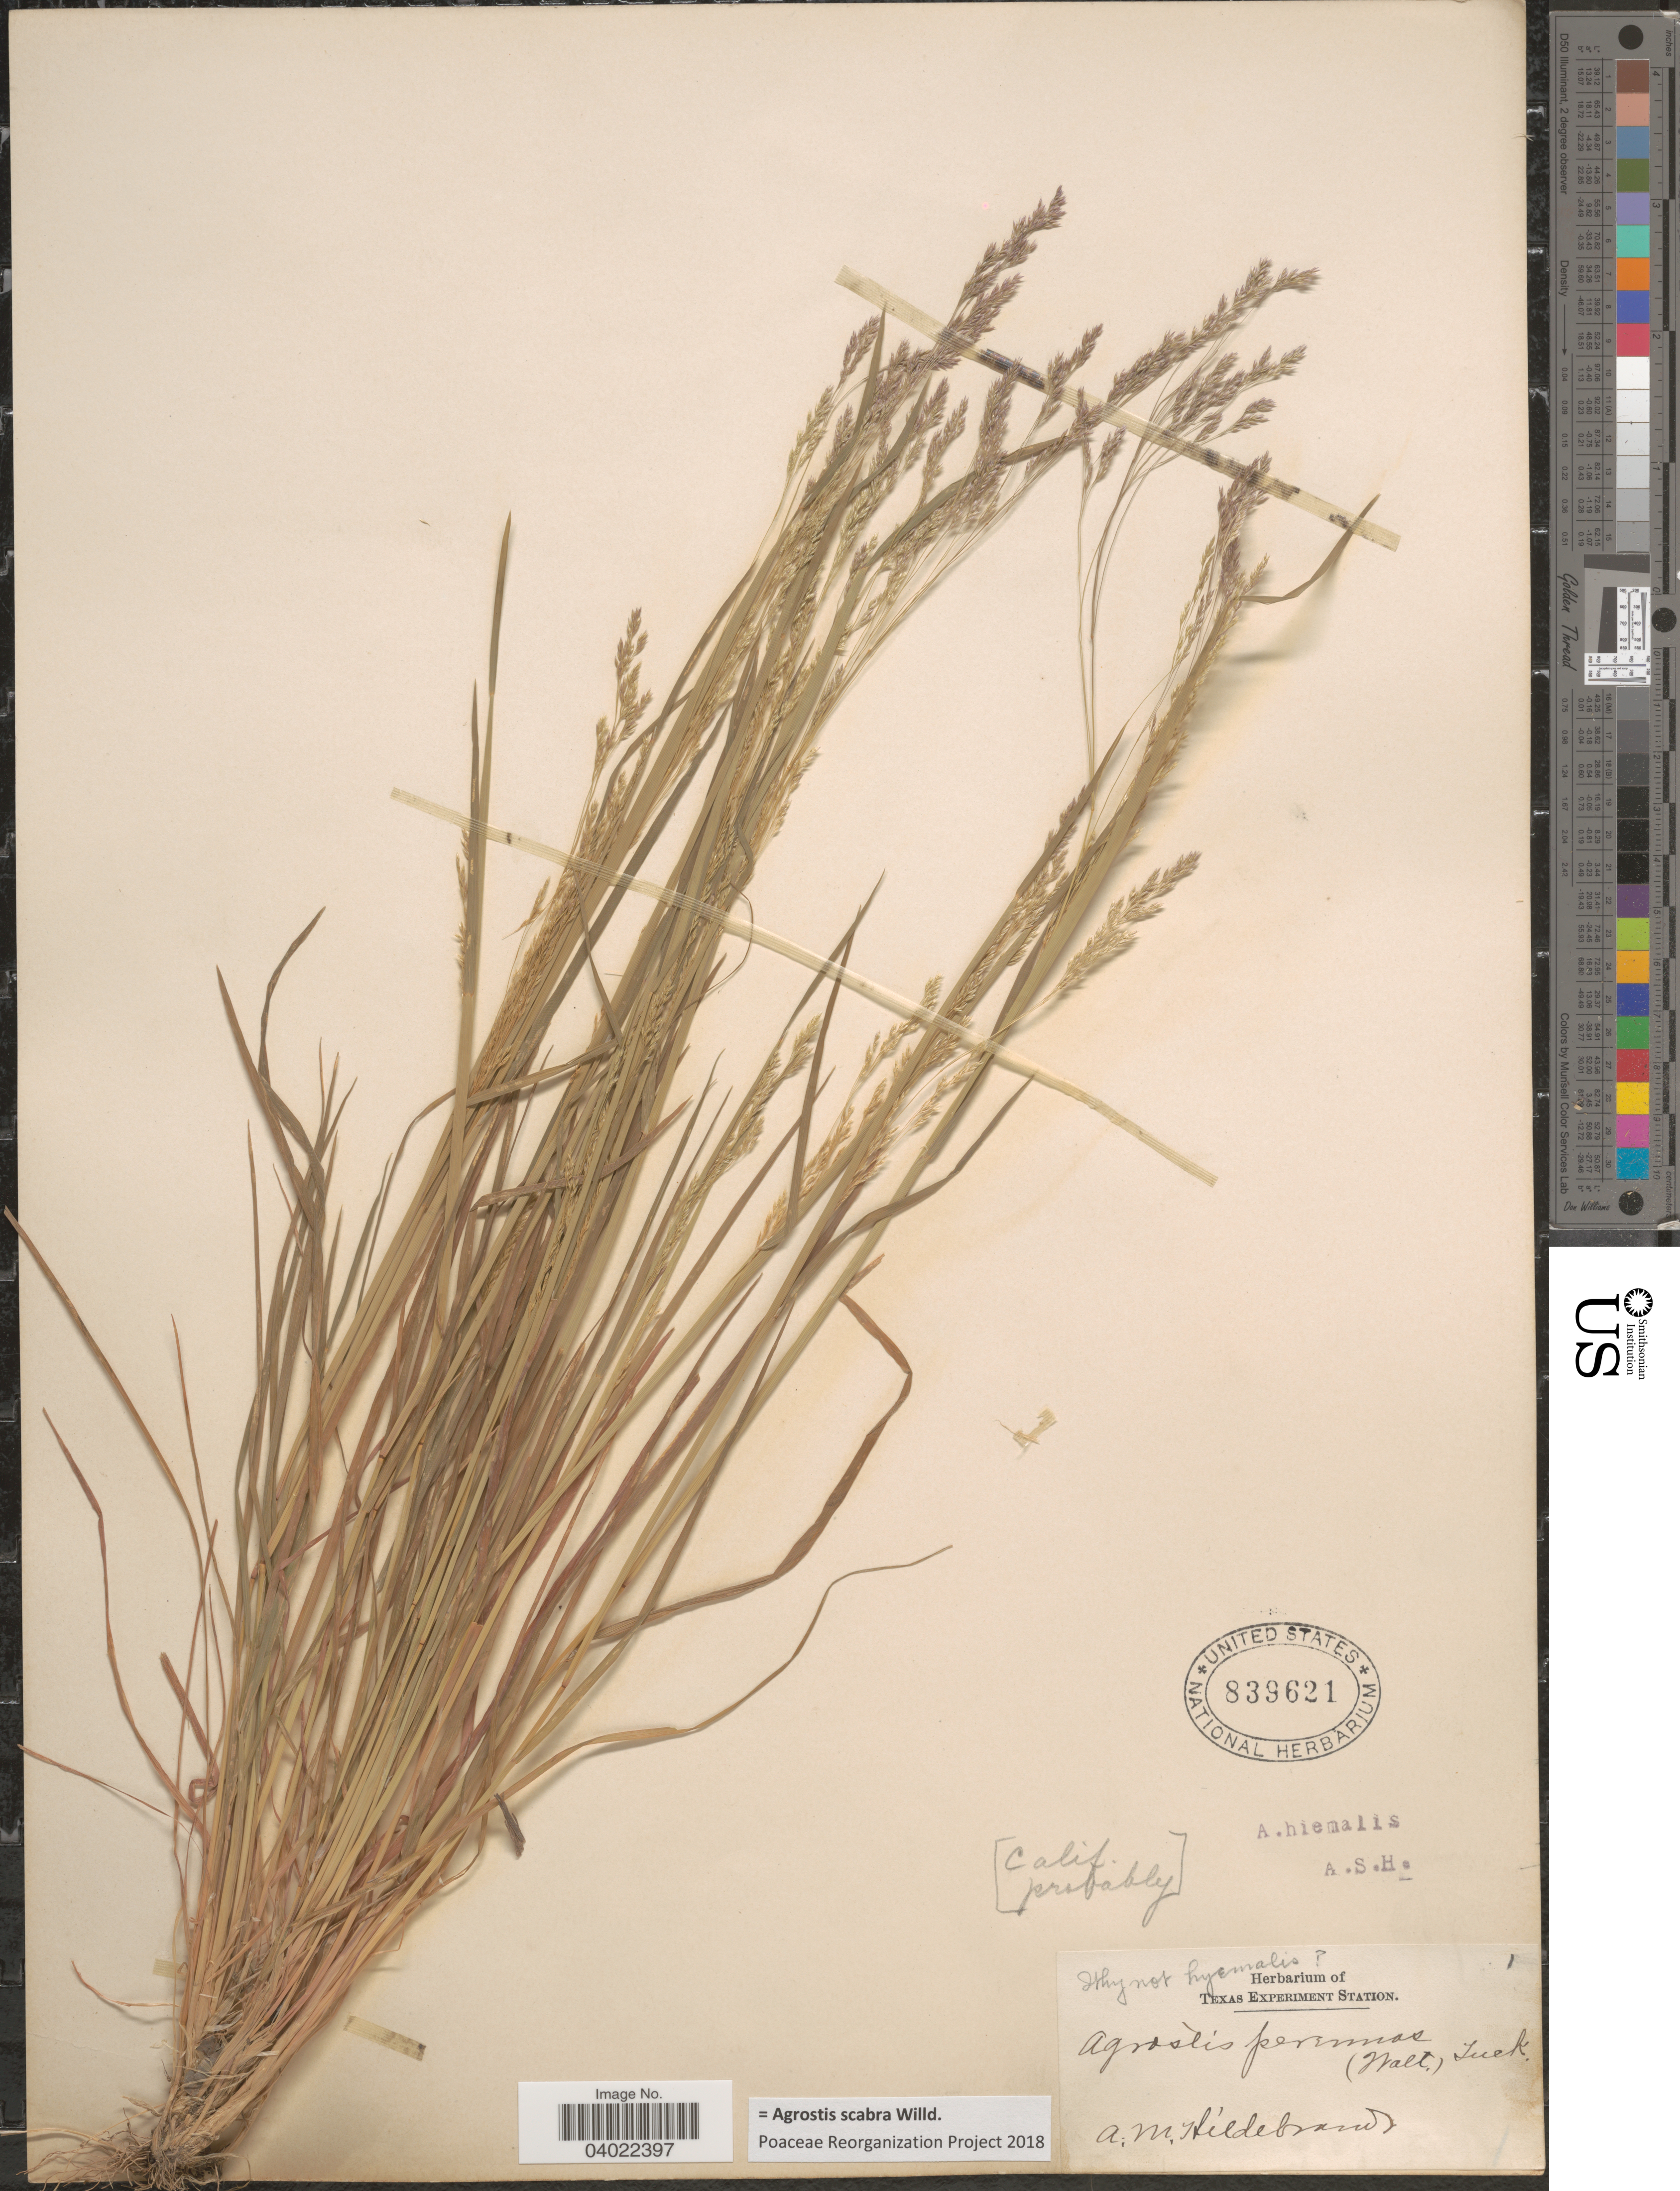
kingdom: Plantae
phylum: Tracheophyta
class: Liliopsida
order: Poales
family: Poaceae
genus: Agrostis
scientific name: Agrostis scabra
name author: Willd.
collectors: A. Hildebrand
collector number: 1?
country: United States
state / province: California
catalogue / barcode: US 839621